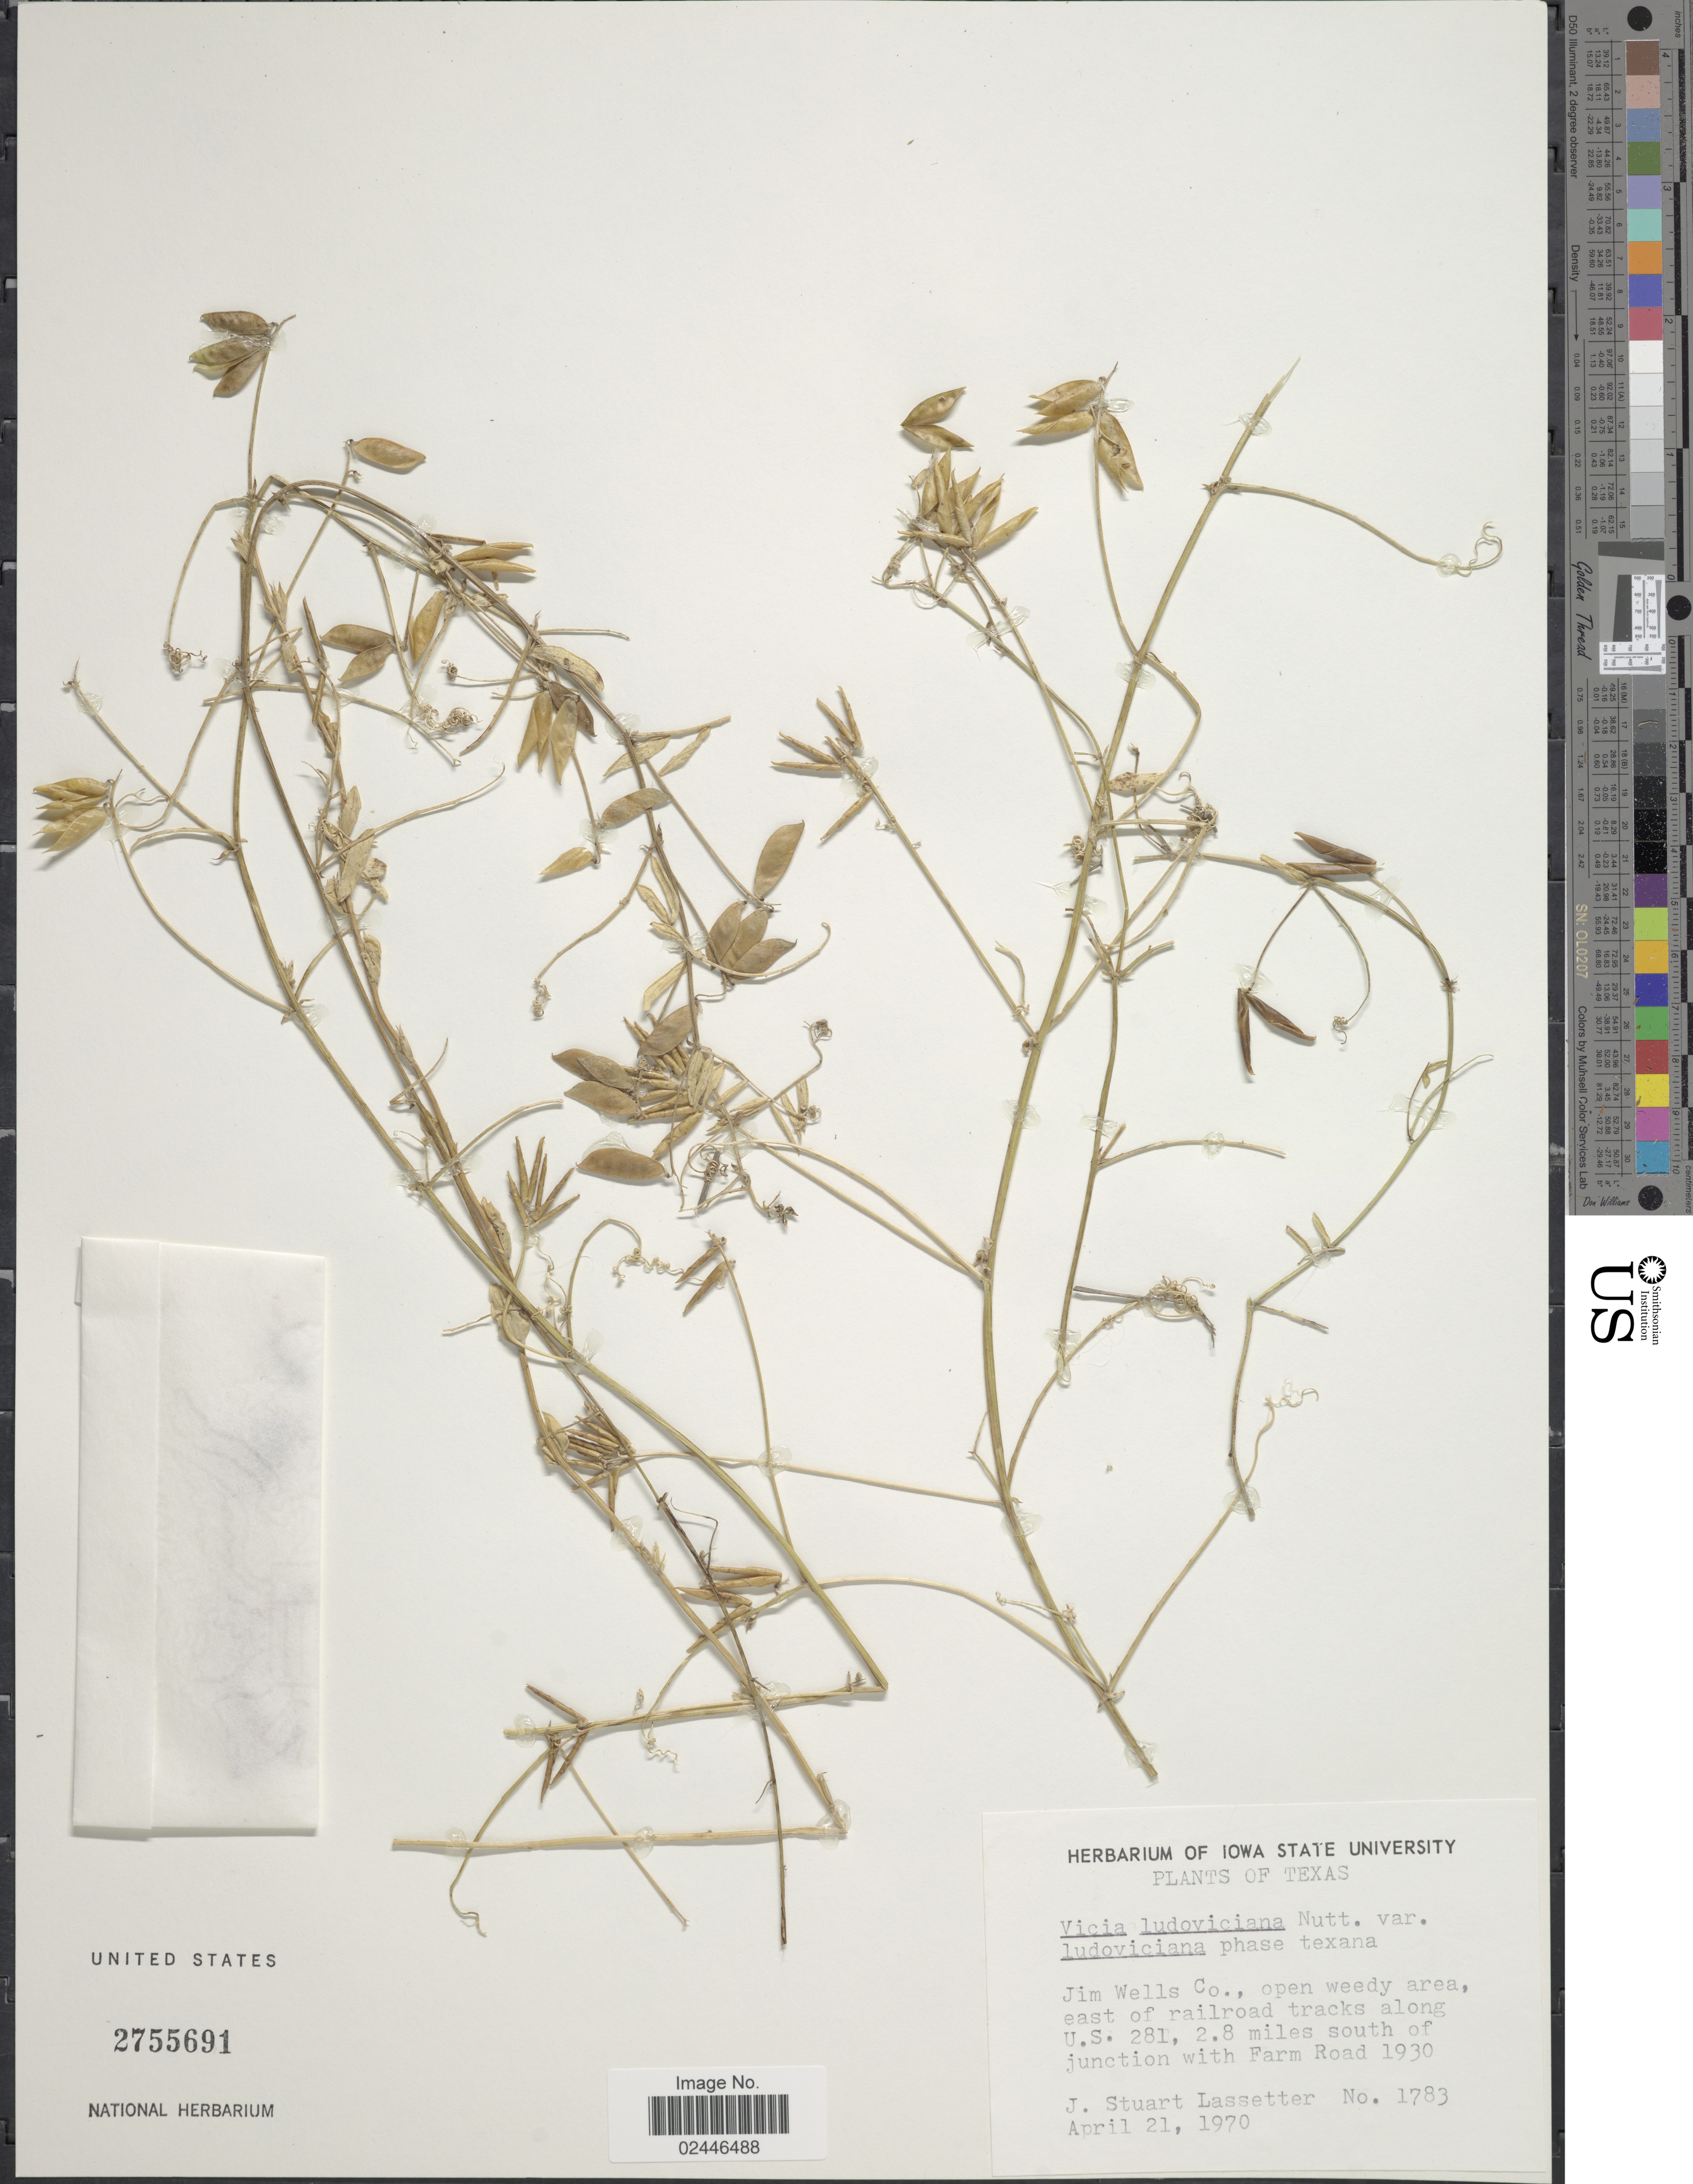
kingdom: Plantae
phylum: Tracheophyta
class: Magnoliopsida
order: Fabales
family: Fabaceae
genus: Vicia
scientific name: Vicia ludoviciana var. ludoviciana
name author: Nutt. ex Torr. & A. Gray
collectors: J. Lassetter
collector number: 1783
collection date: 1970-04-21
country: United States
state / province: Texas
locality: Jim Wells Co., open weedy area, east of railroad tracks along U.S. 281, 2.8 miles south of junction with Farm Road 1930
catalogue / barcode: US 2755691